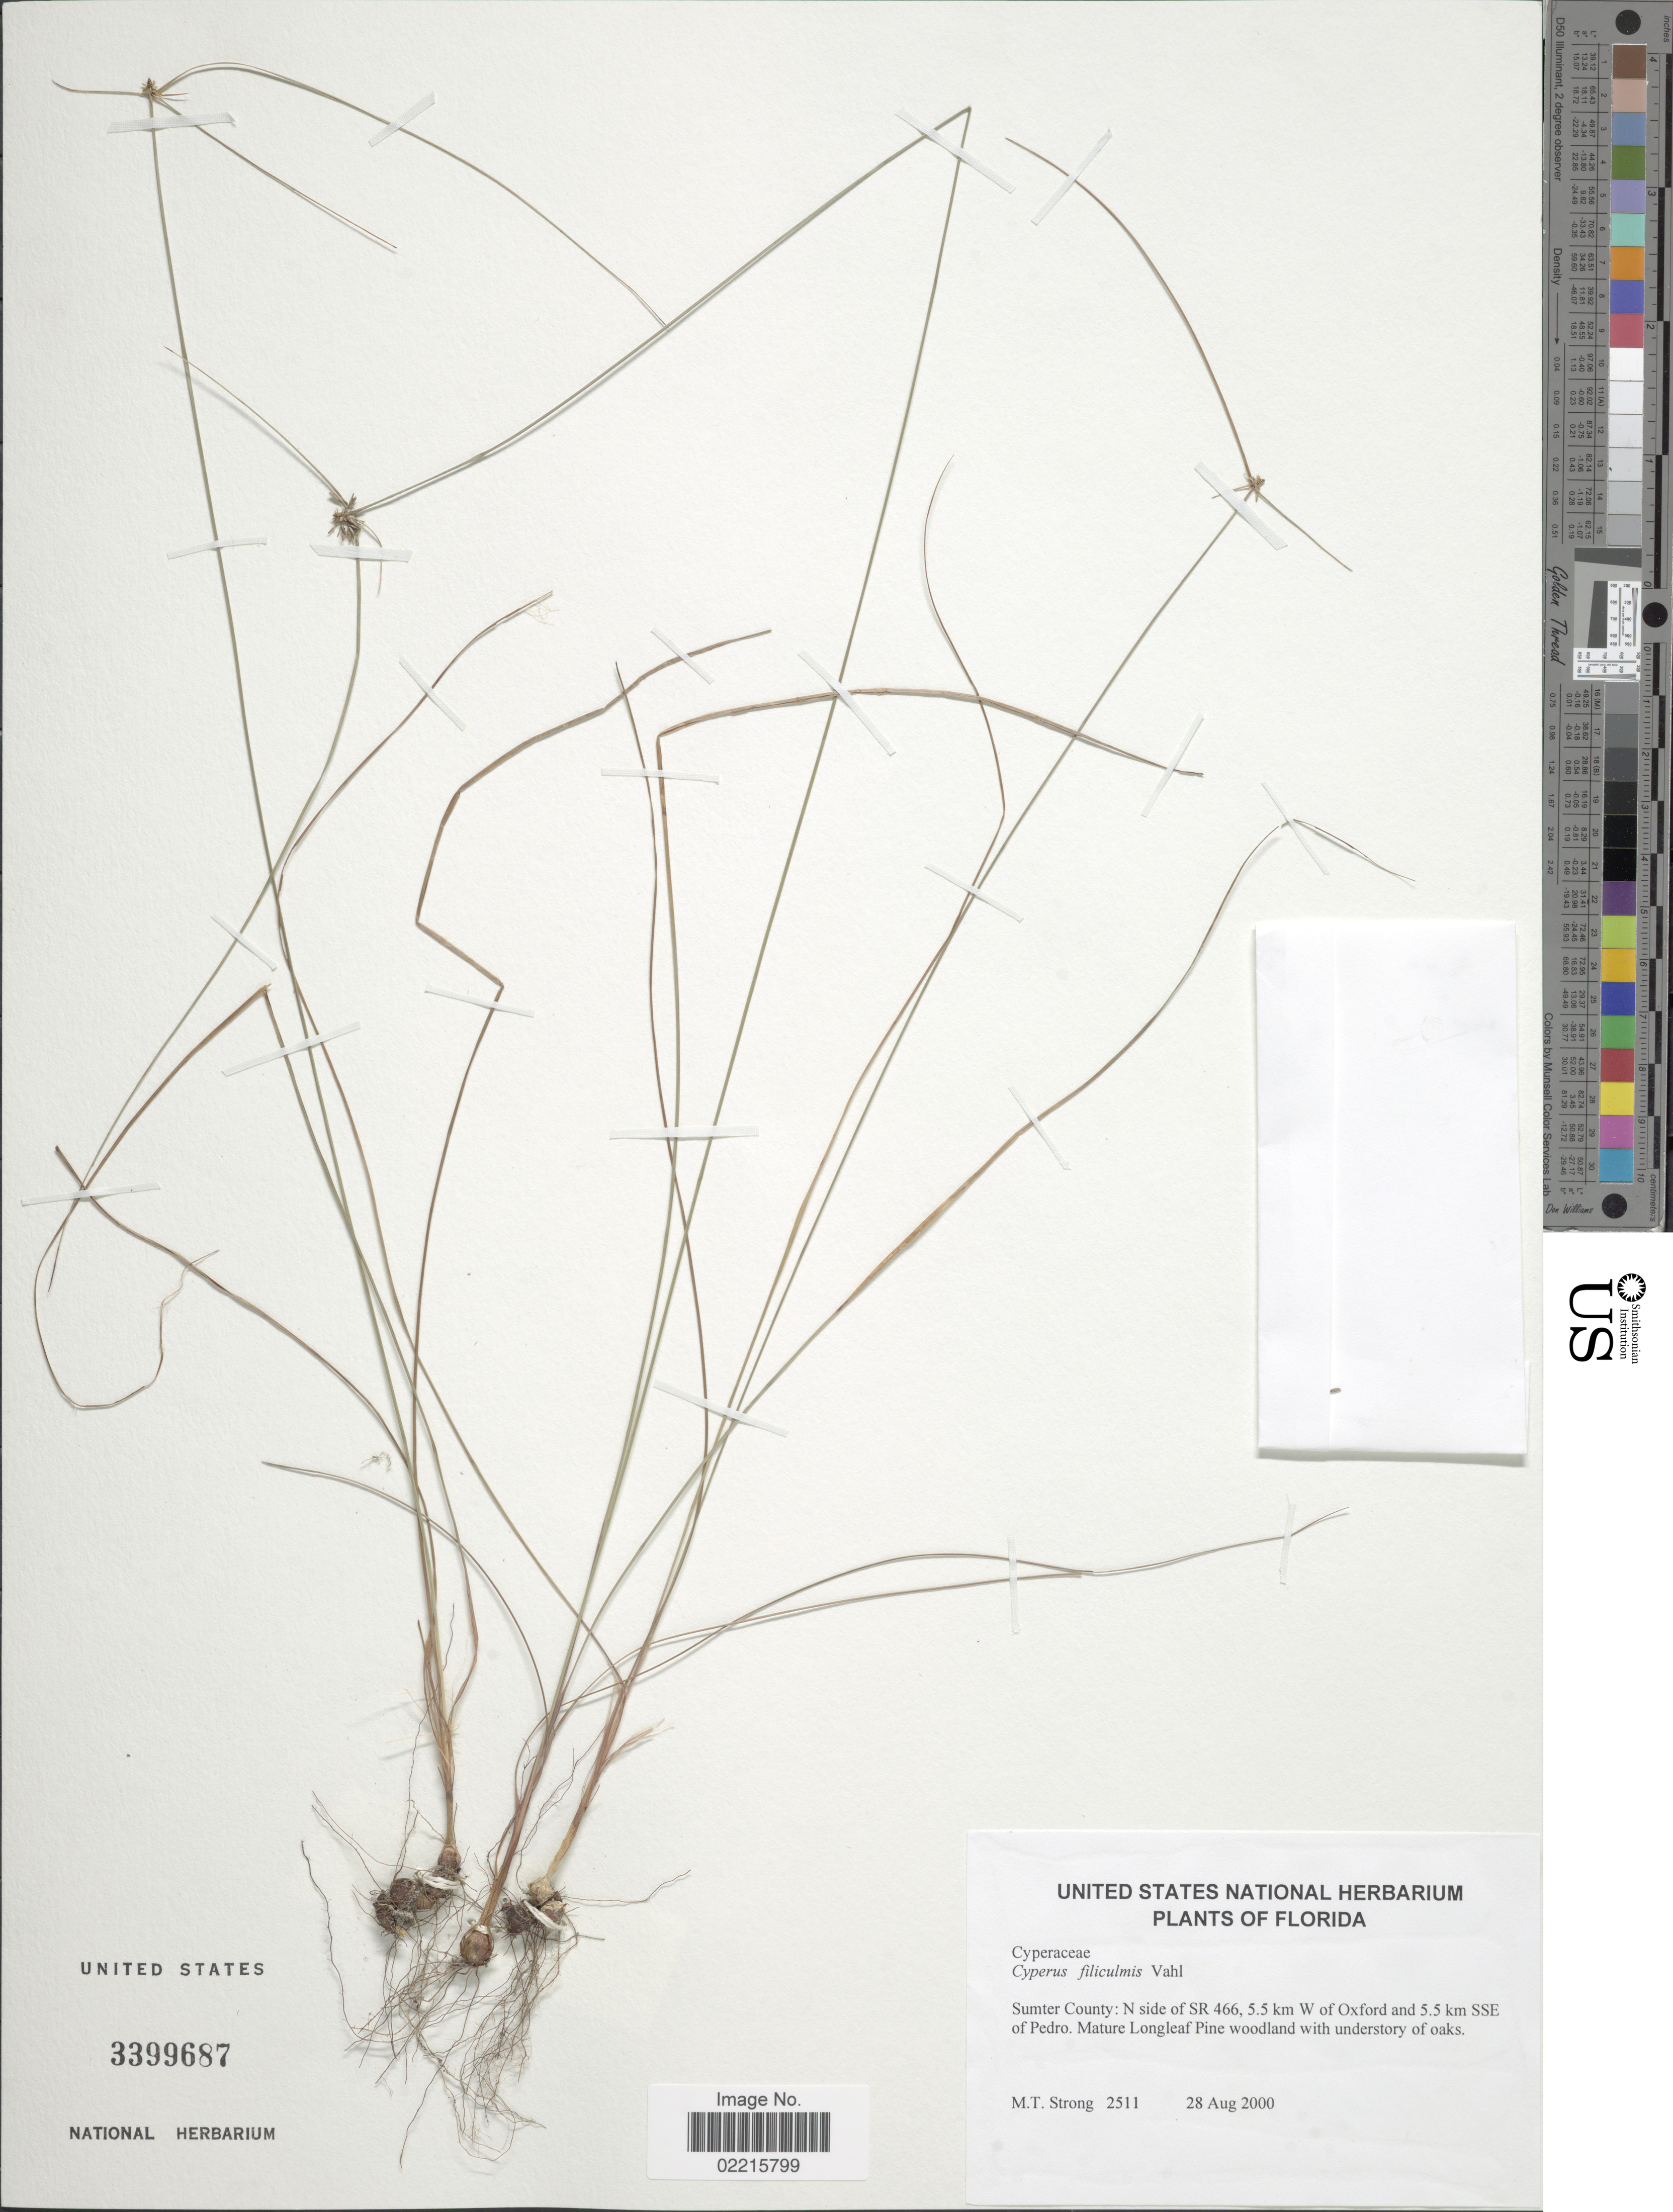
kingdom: Plantae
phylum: Tracheophyta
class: Liliopsida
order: Poales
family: Cyperaceae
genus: Cyperus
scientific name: Cyperus filiculmis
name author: Vahl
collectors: M. T. Strong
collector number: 2511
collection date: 2000-08-28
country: United States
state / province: Florida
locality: Sumter County: N side of SR 466, 5.5 km W of Oxford and 5.5 km SSE of Pedro, Mature Longleaf Pine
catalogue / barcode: US 3399687